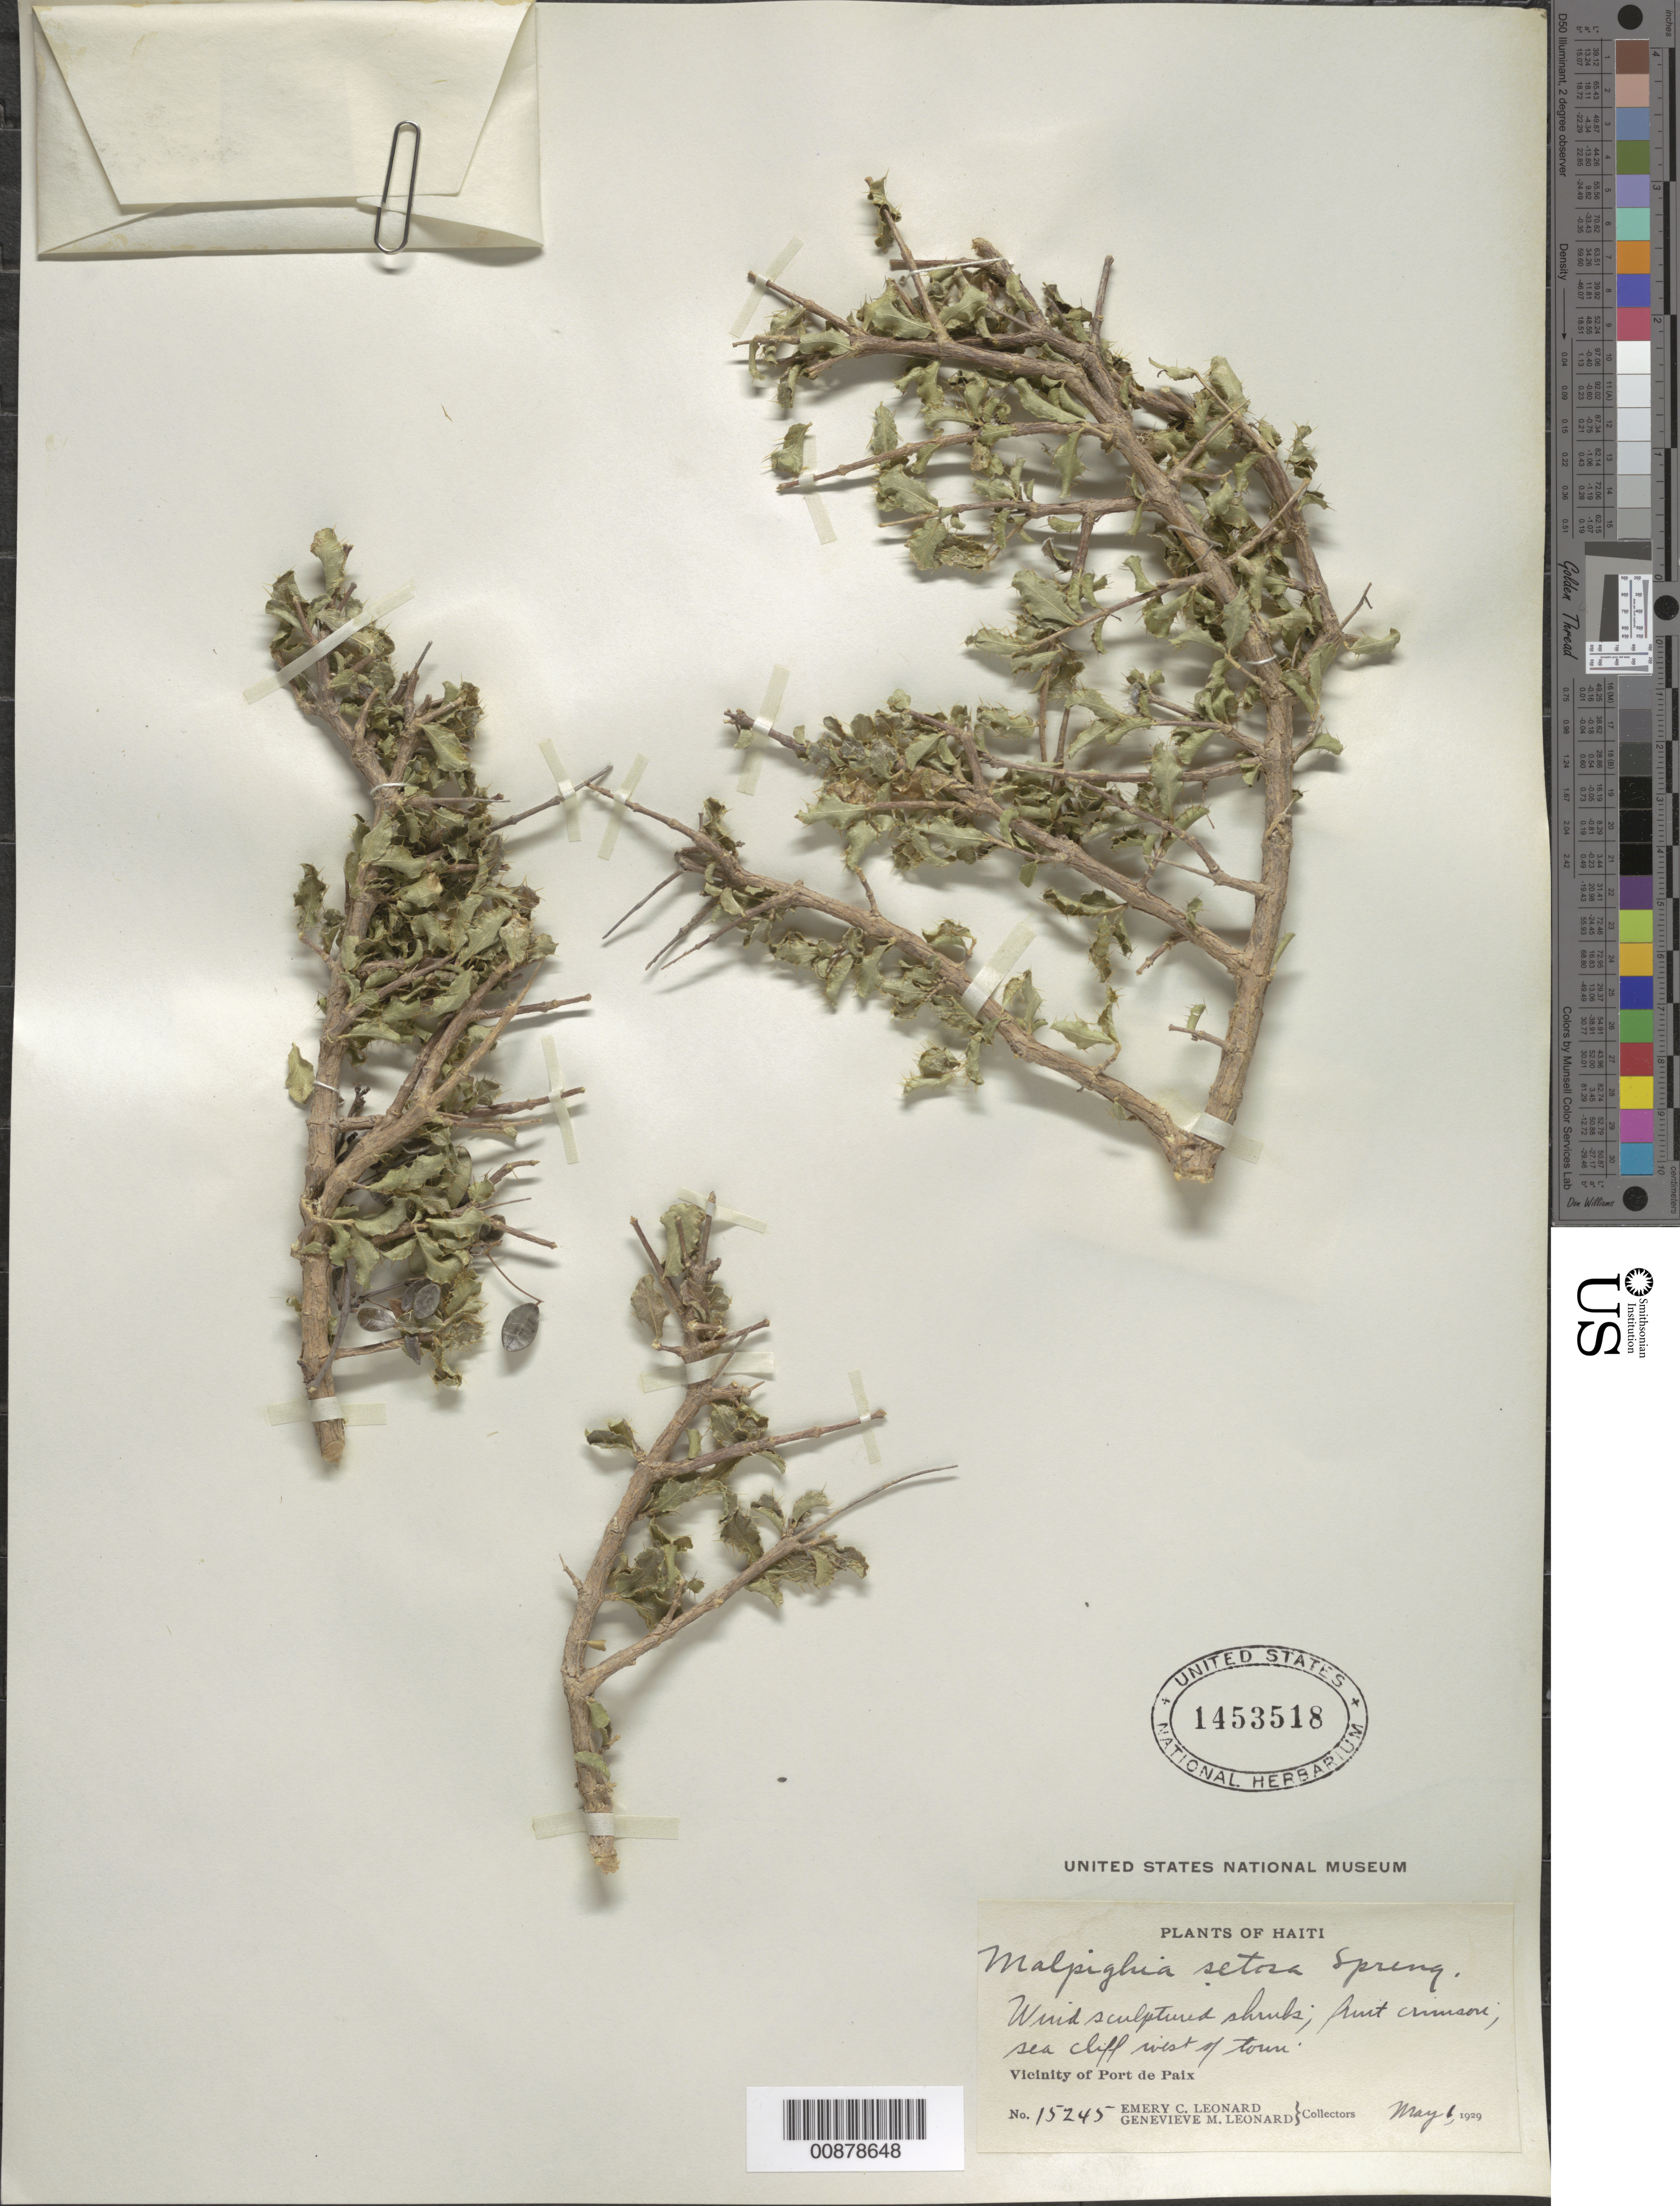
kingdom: Plantae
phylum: Tracheophyta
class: Magnoliopsida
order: Malpighiales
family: Malpighiaceae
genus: Malpighia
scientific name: Malpighia setosa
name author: Spreng.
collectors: E. C. Leonard & G. M. Leonard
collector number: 15245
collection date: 1929-05-01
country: Haiti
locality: Sea cliff west of town. Vicinity of Port de Paix.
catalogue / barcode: US 1453518